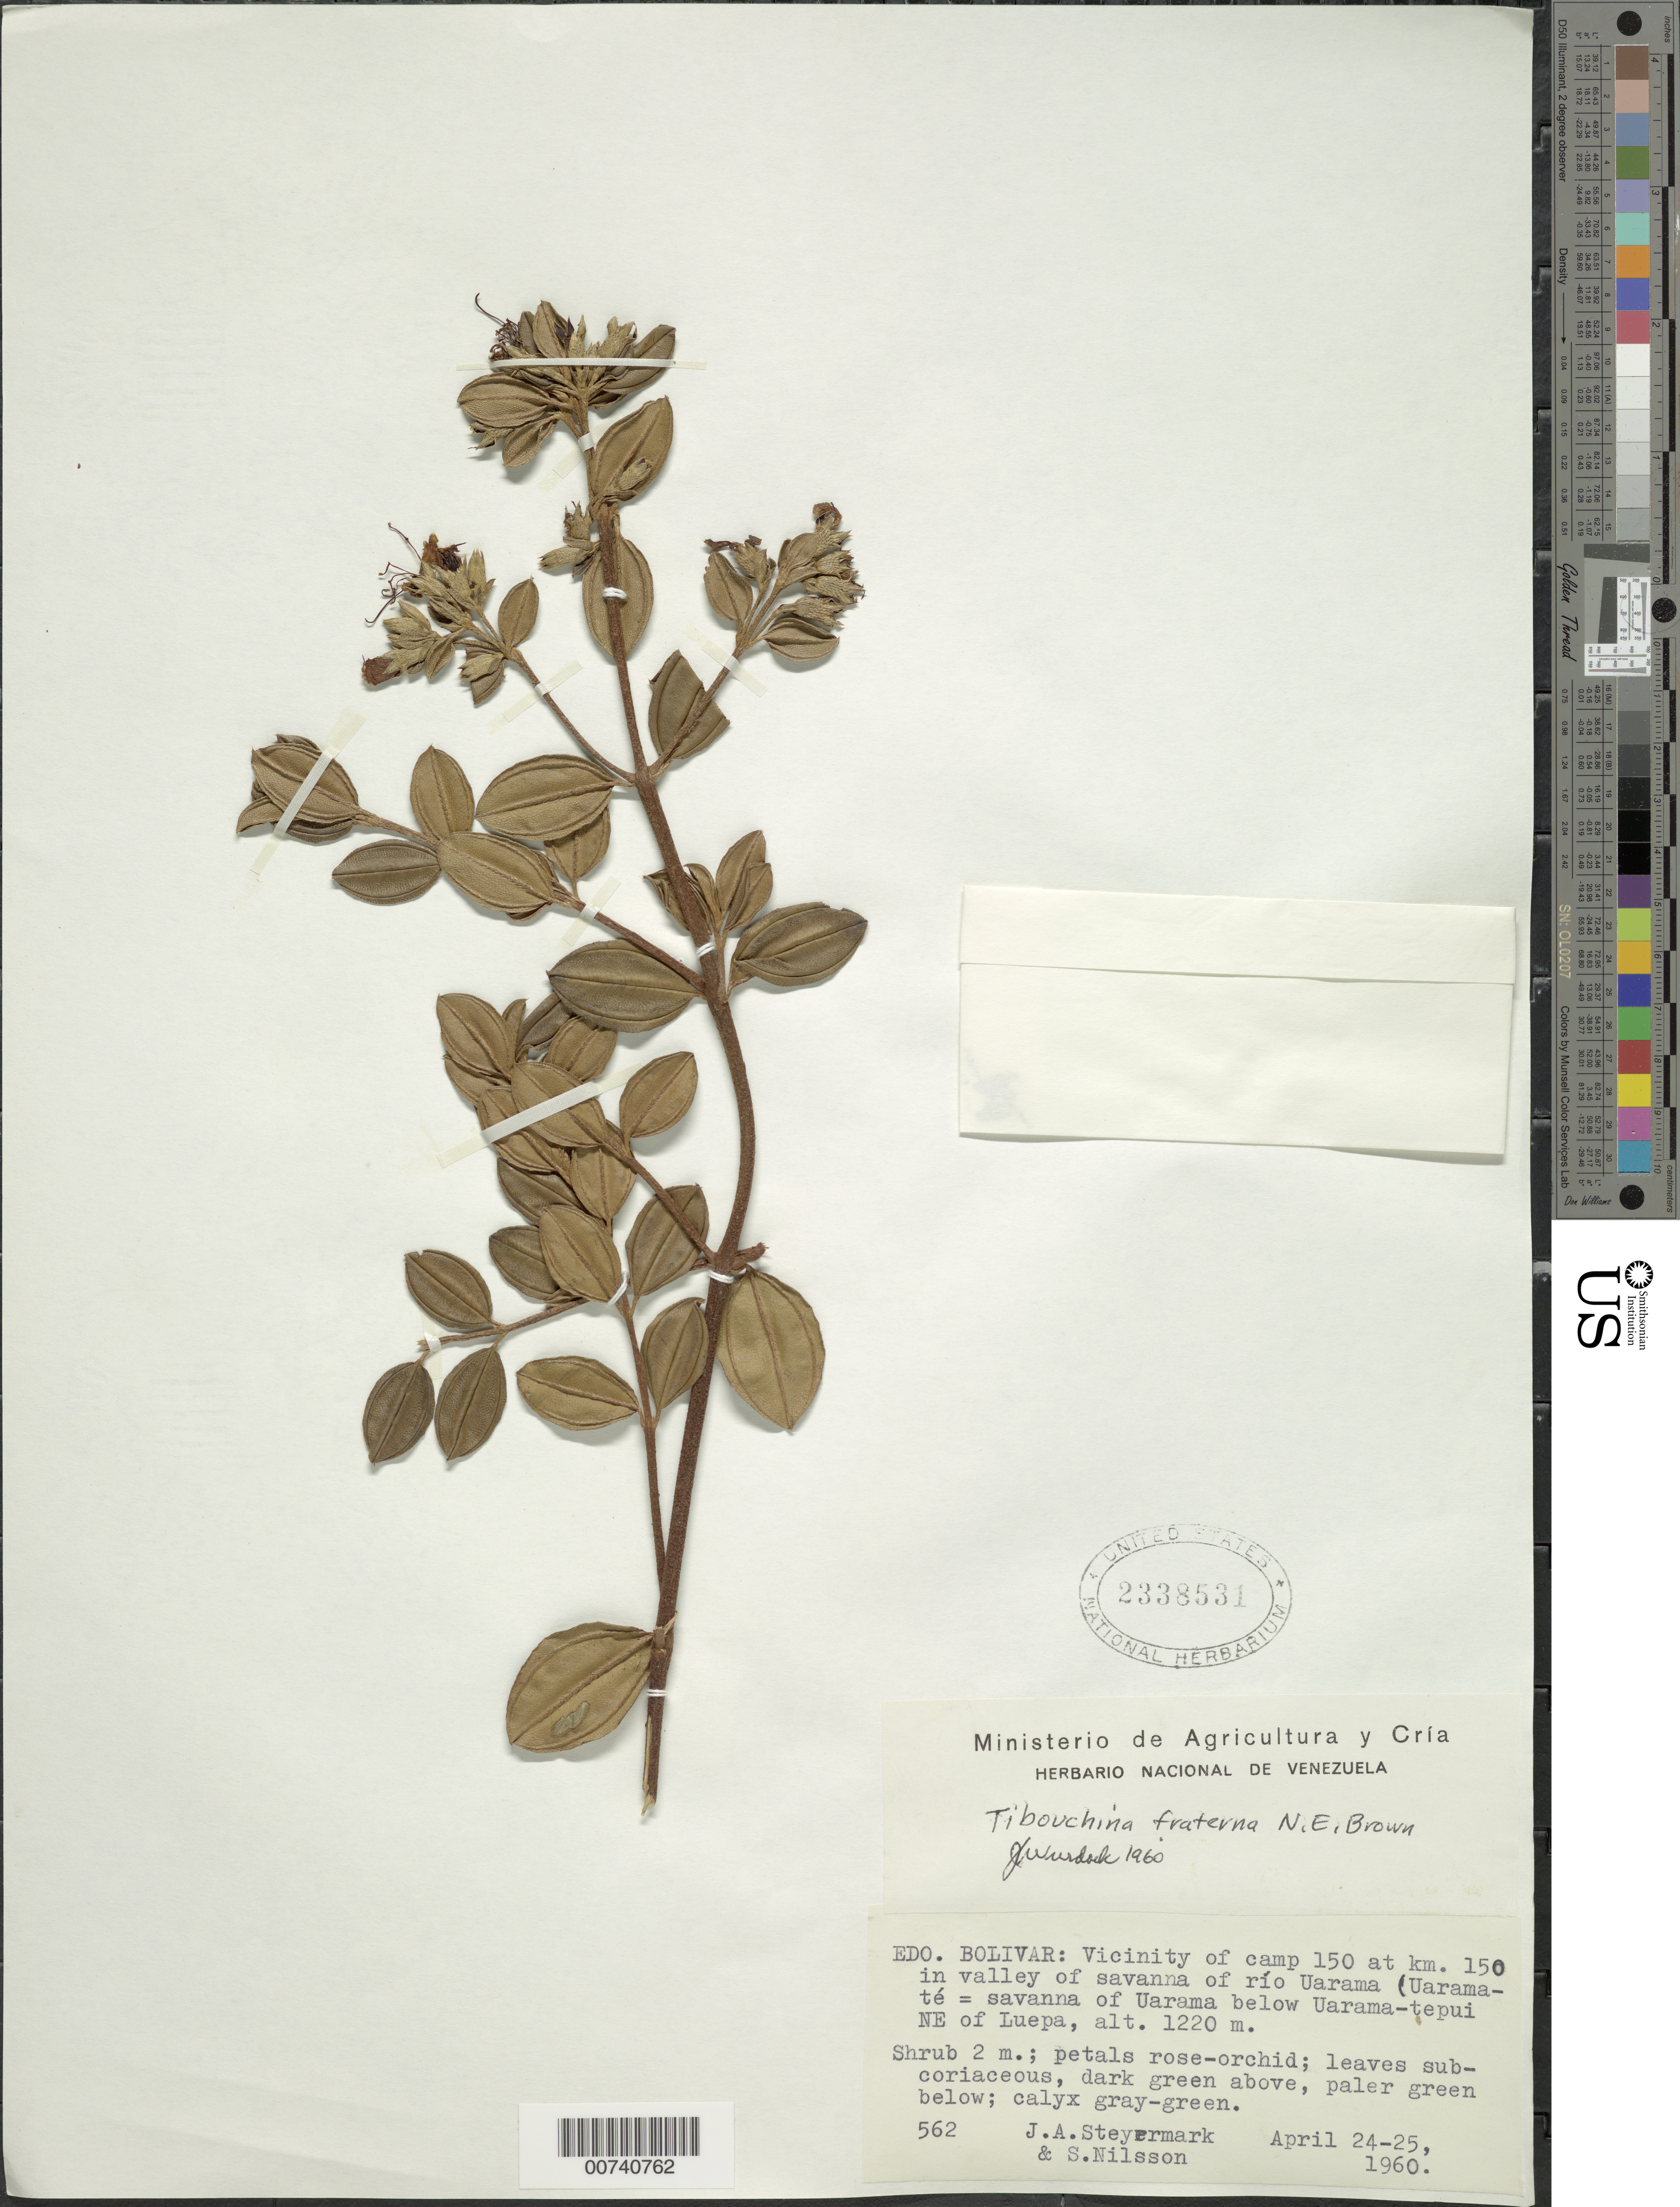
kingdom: Plantae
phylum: Tracheophyta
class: Magnoliopsida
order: Myrtales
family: Melastomataceae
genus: Tibouchina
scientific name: Tibouchina fraterna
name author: N.E. Br.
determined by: Wurdack, John J., (US), US (UNITED STATES)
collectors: J. Steyermark & S. Nilsson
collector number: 60 562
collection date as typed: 24-Apr-60 to 25-Apr-60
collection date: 1960-04-24/1960-04-25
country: Venezuela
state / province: Bolívar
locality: Río Uarama, below Uarama-tepuí, NE of Luepa, vic. of road campamento 150 at km 150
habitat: Savanna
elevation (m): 1220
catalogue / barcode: US 2338531